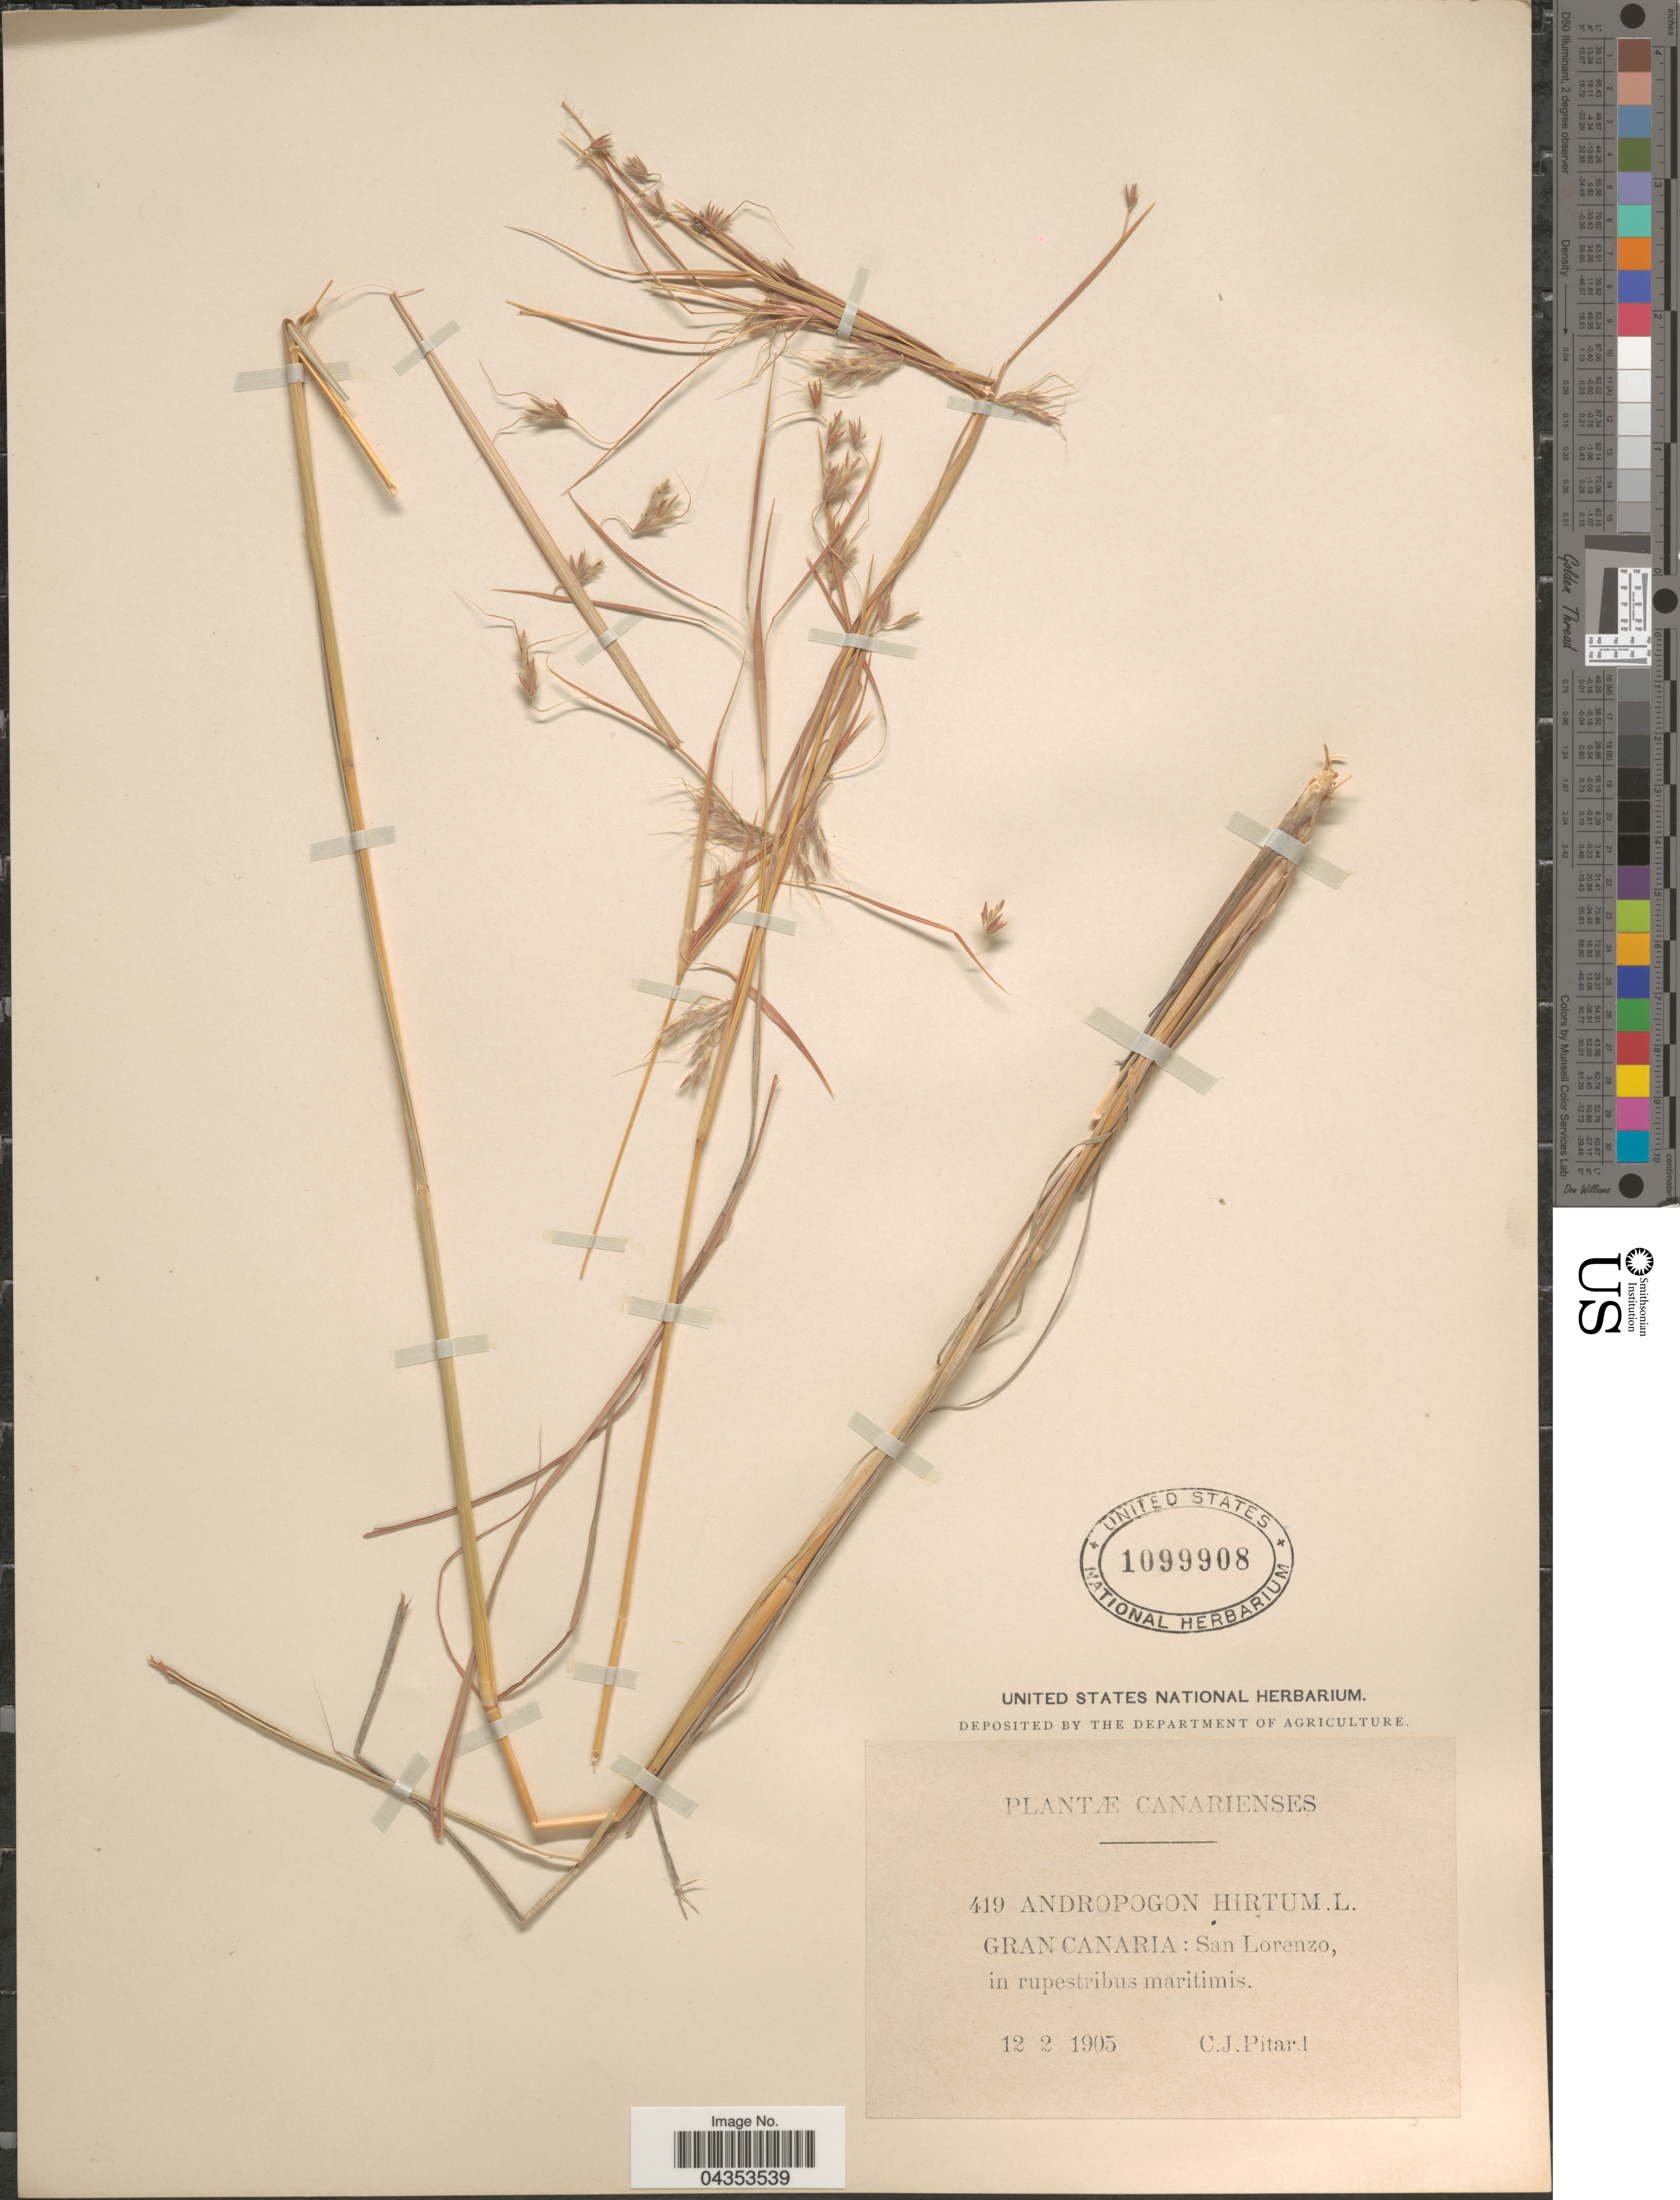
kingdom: Plantae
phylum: Tracheophyta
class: Liliopsida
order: Poales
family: Poaceae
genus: Hyparrhenia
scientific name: Hyparrhenia hirta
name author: (L.) Stapf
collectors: C. Pitard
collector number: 419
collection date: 1905-02-12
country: Spain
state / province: Canarias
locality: Gran Canaria: San Lorenzo, in rupestribus maritimis.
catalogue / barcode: US 1099908